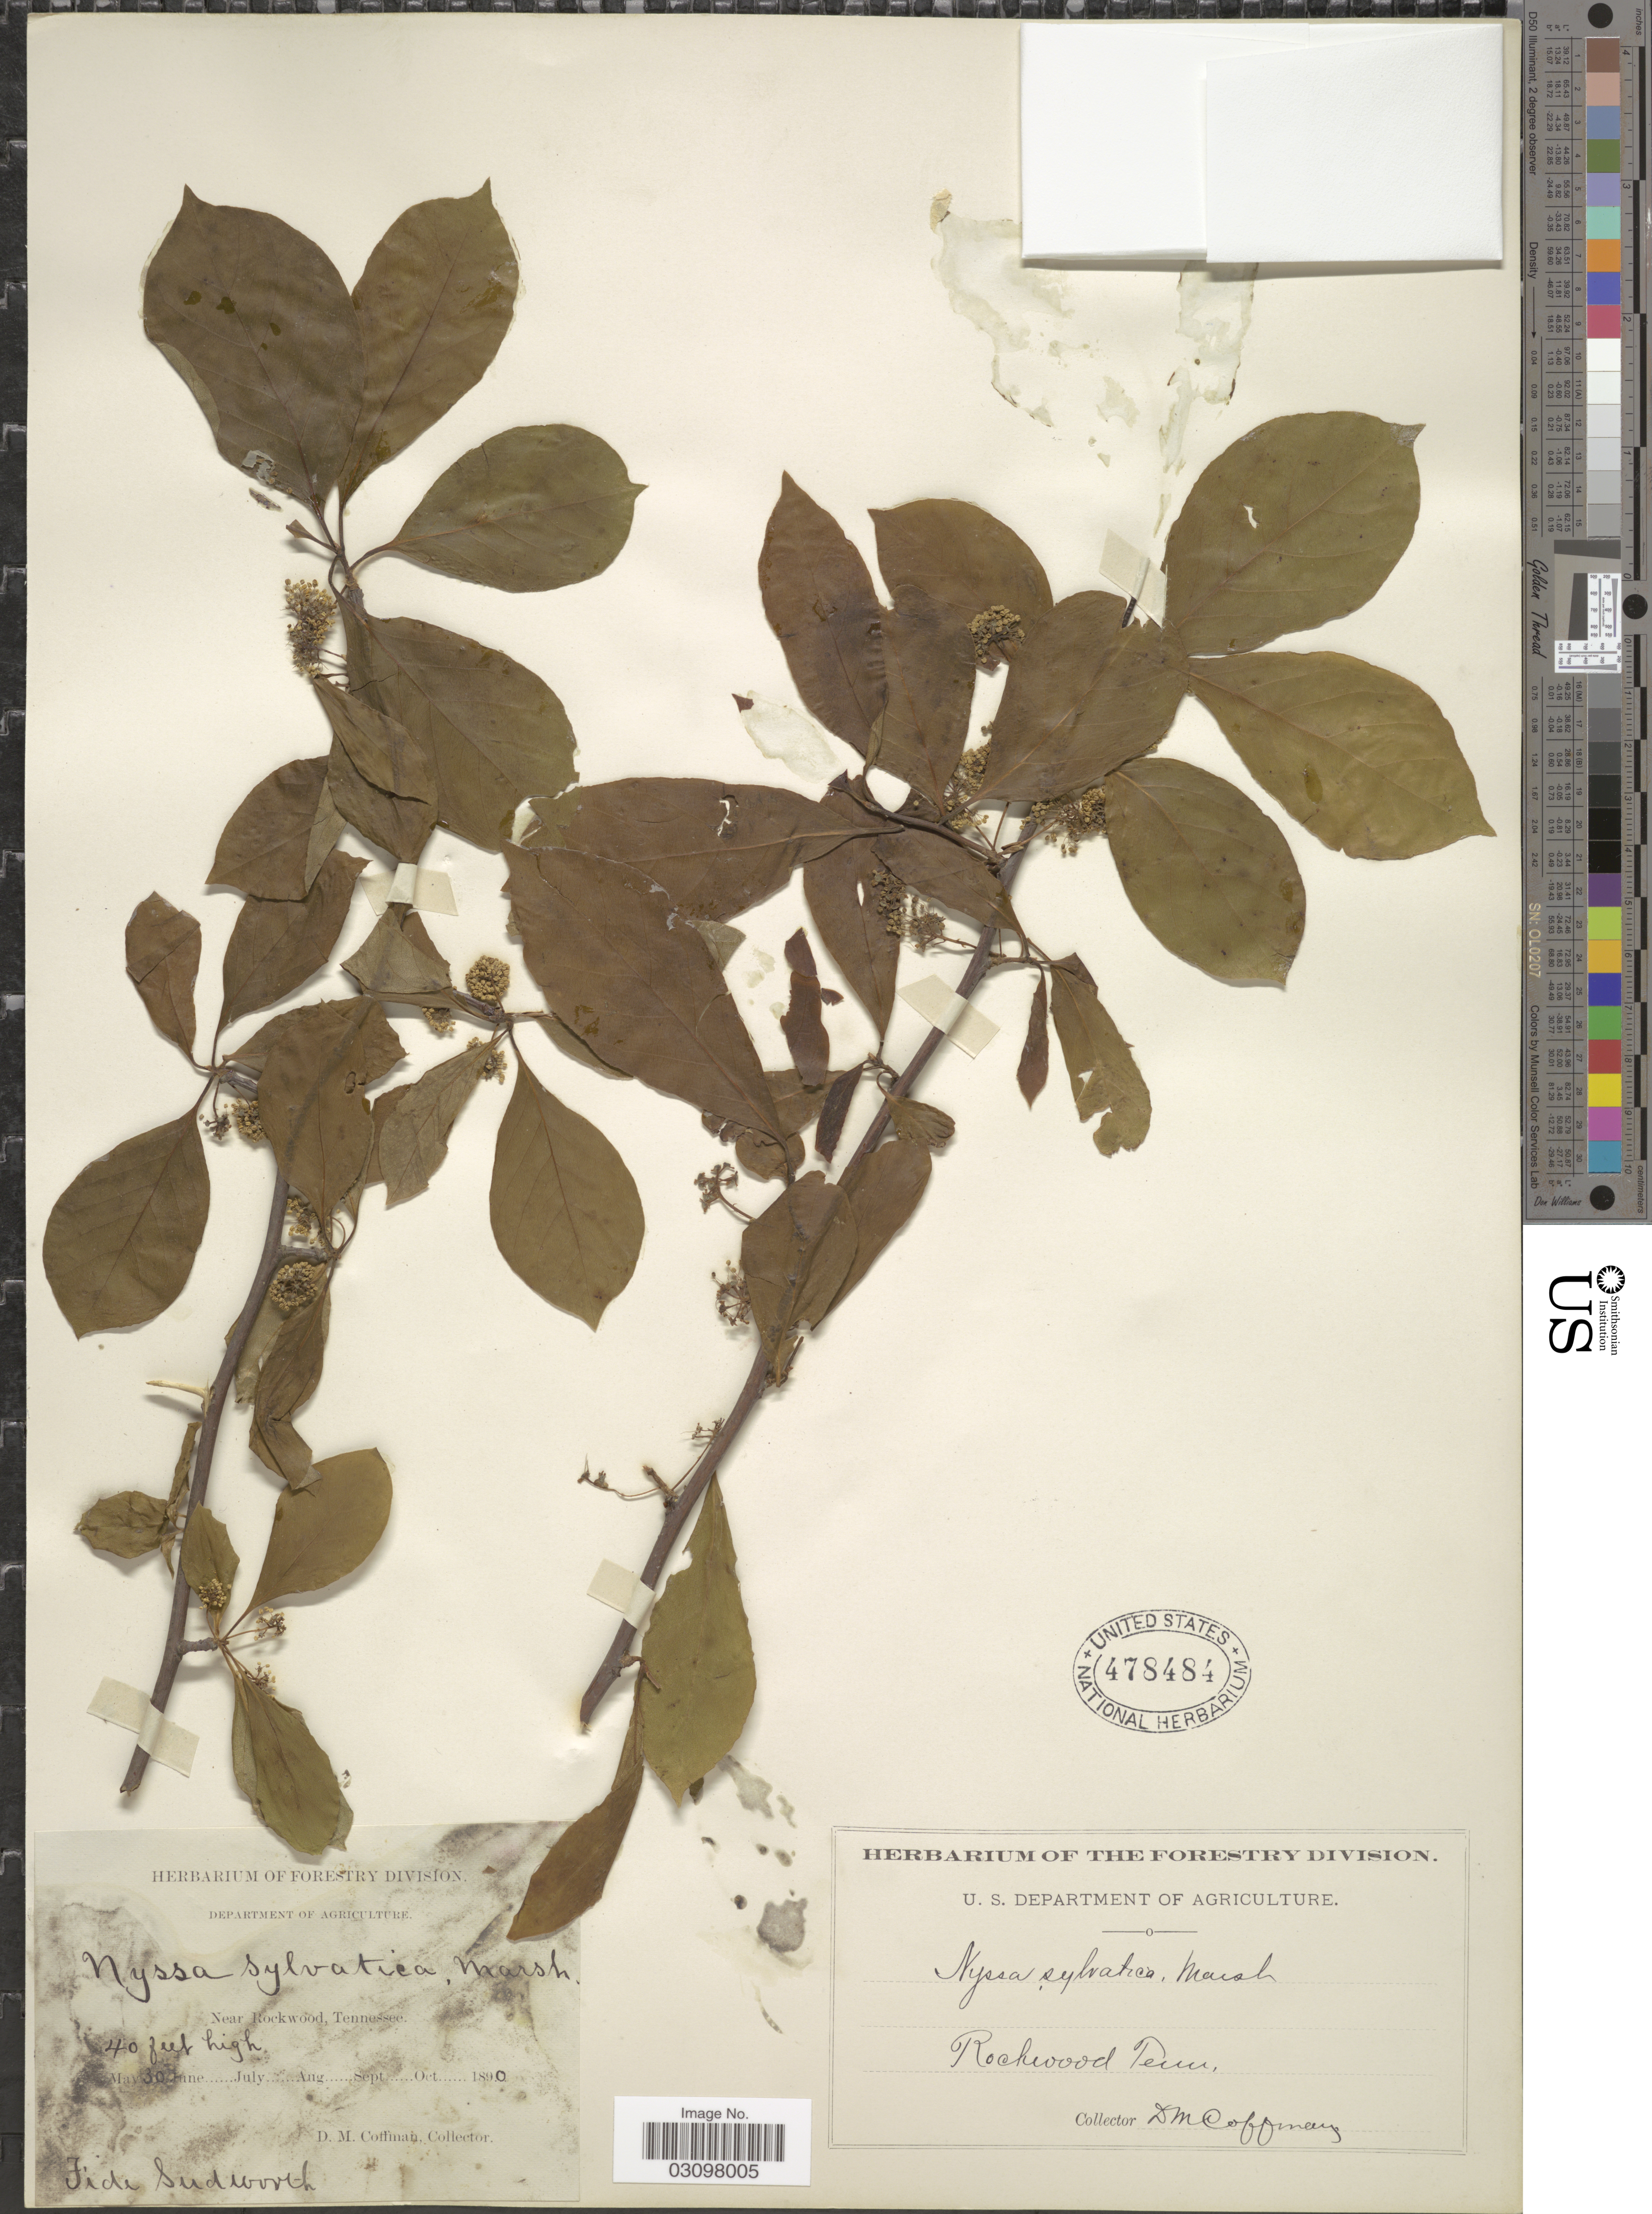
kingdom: Plantae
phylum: Tracheophyta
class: Magnoliopsida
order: Cornales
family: Nyssaceae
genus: Nyssa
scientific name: Nyssa sylvatica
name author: Marshall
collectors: D. M. Coffman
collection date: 1890-05-30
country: United States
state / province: Tennessee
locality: Near Rockwood, Tenn.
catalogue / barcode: US 478484